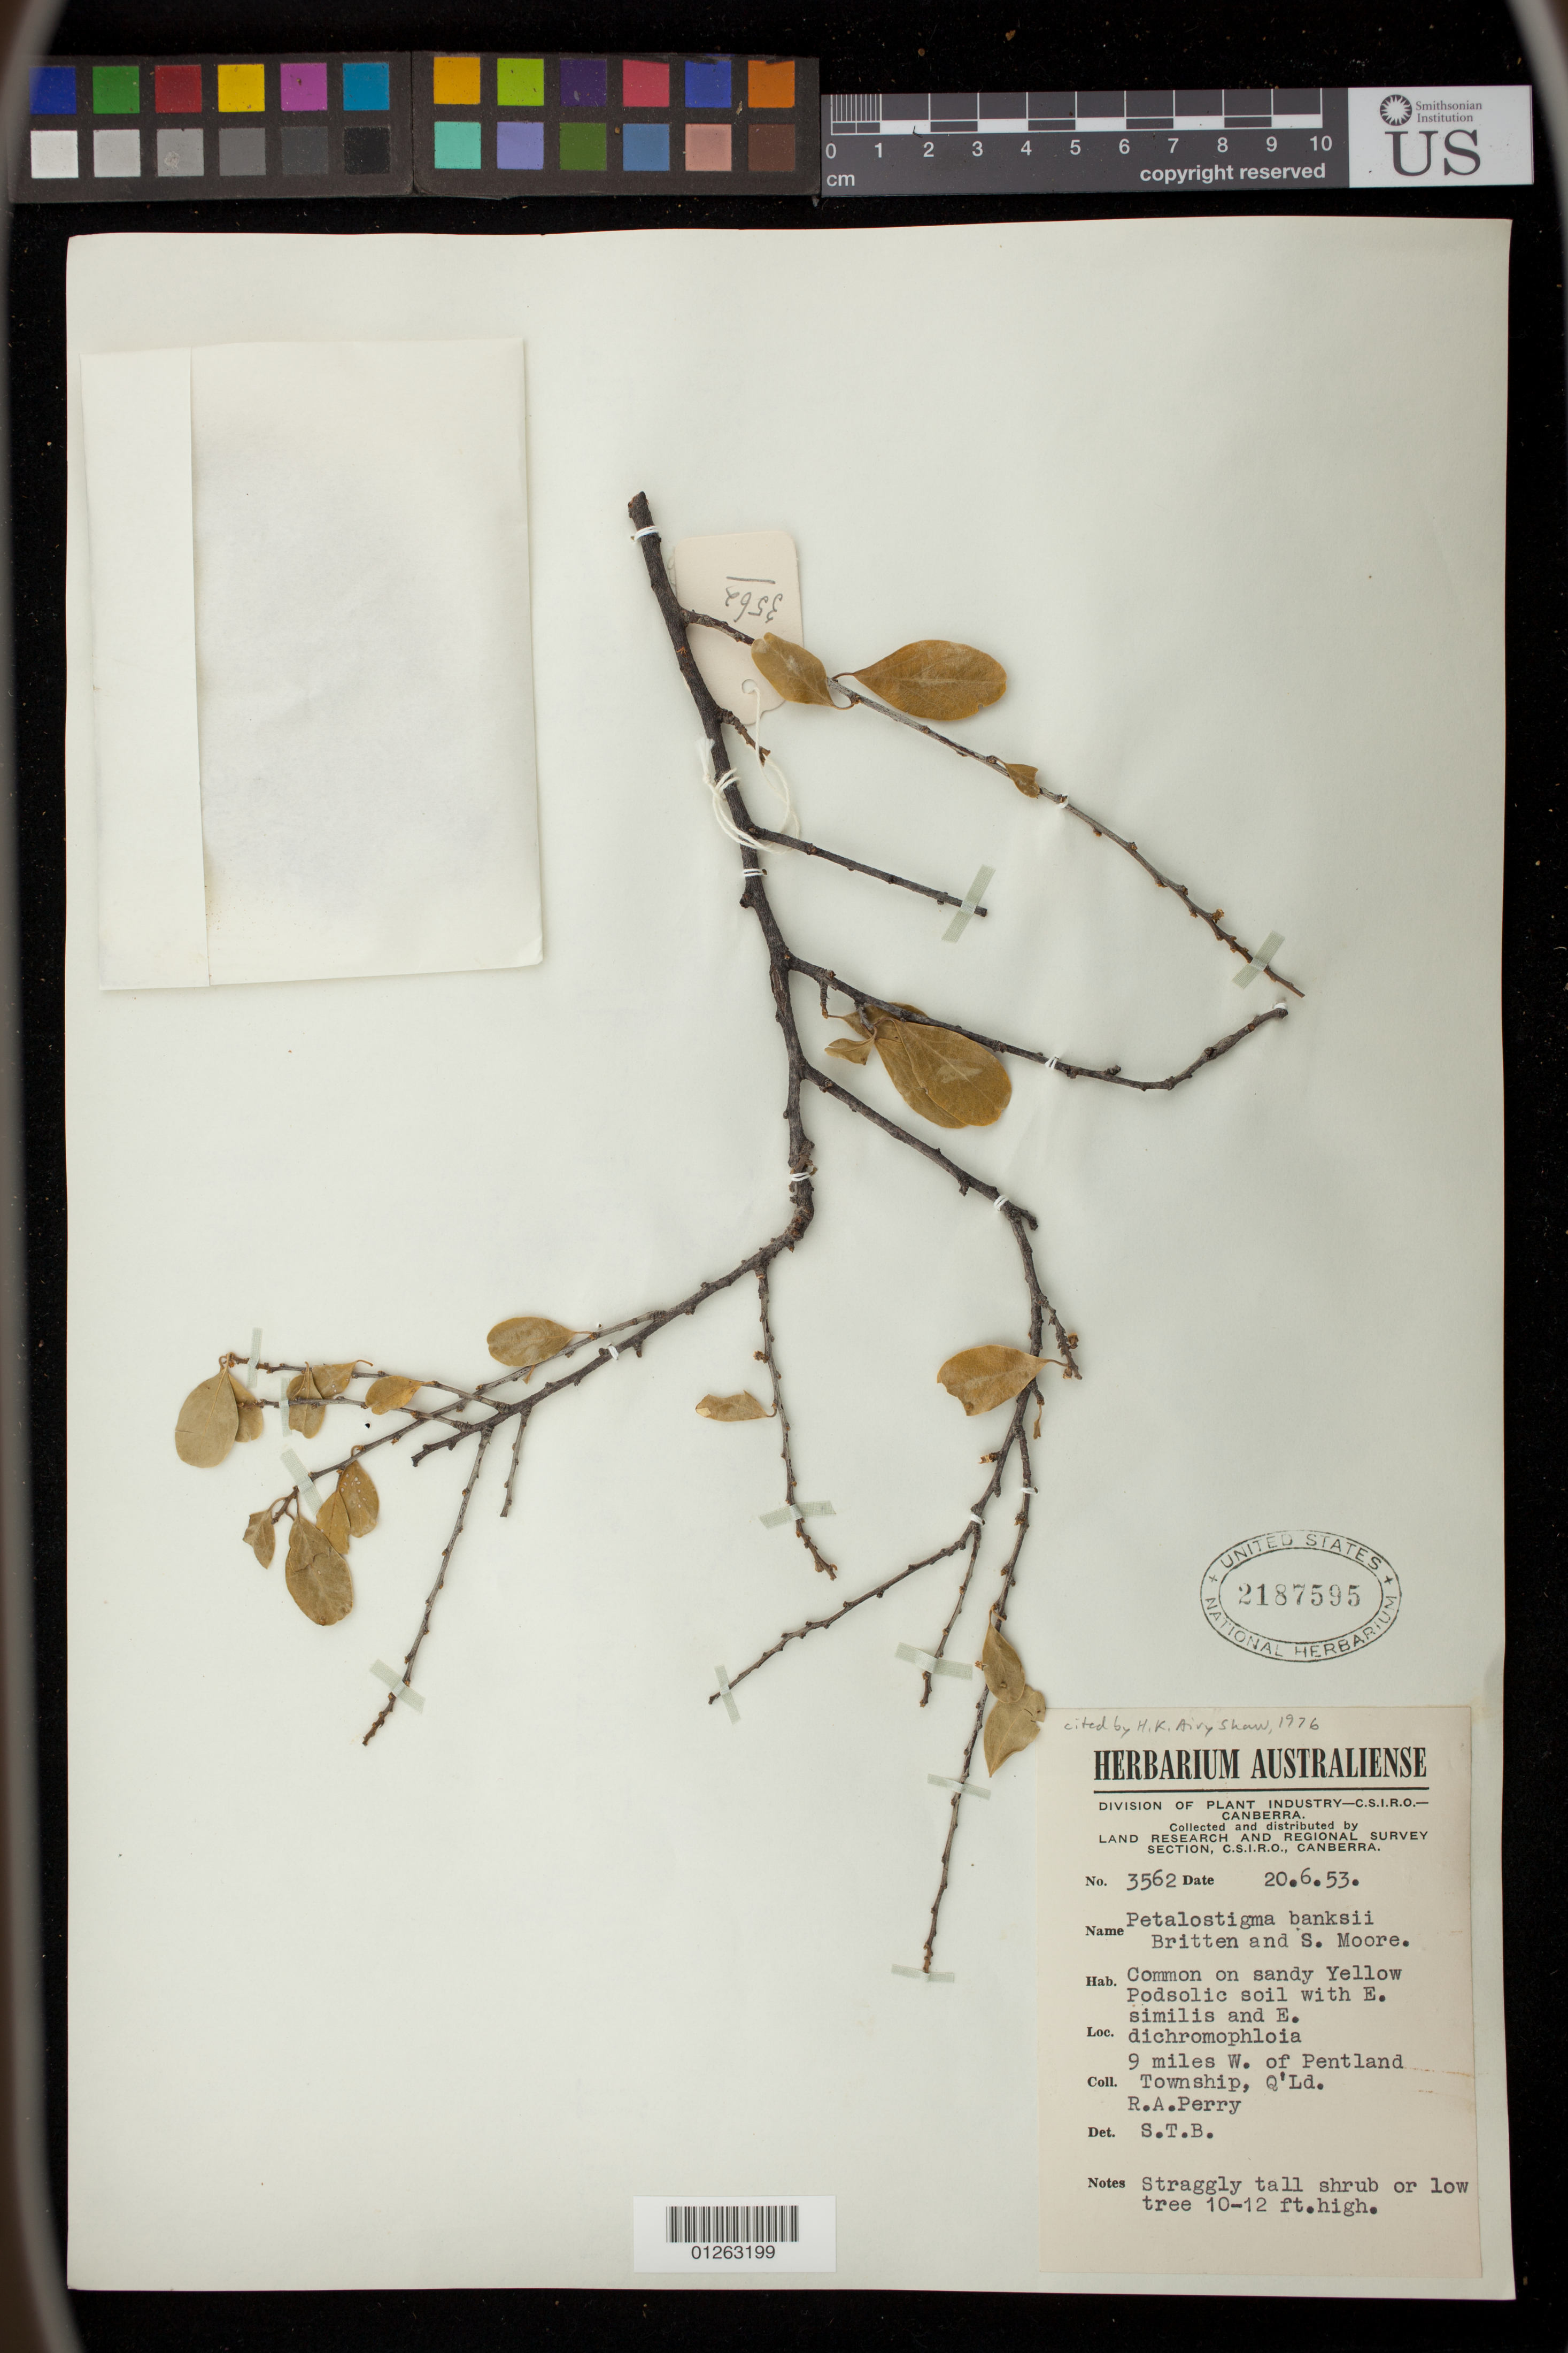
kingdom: Plantae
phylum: Tracheophyta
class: Magnoliopsida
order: Malpighiales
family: Picrodendraceae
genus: Petalostigma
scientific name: Petalostigma banksii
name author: Britten & S. Moore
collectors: R. Perry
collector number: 3562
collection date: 1953-06-20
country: Australia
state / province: Queensland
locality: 9 miles west of Pentland Township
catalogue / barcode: US 2187595